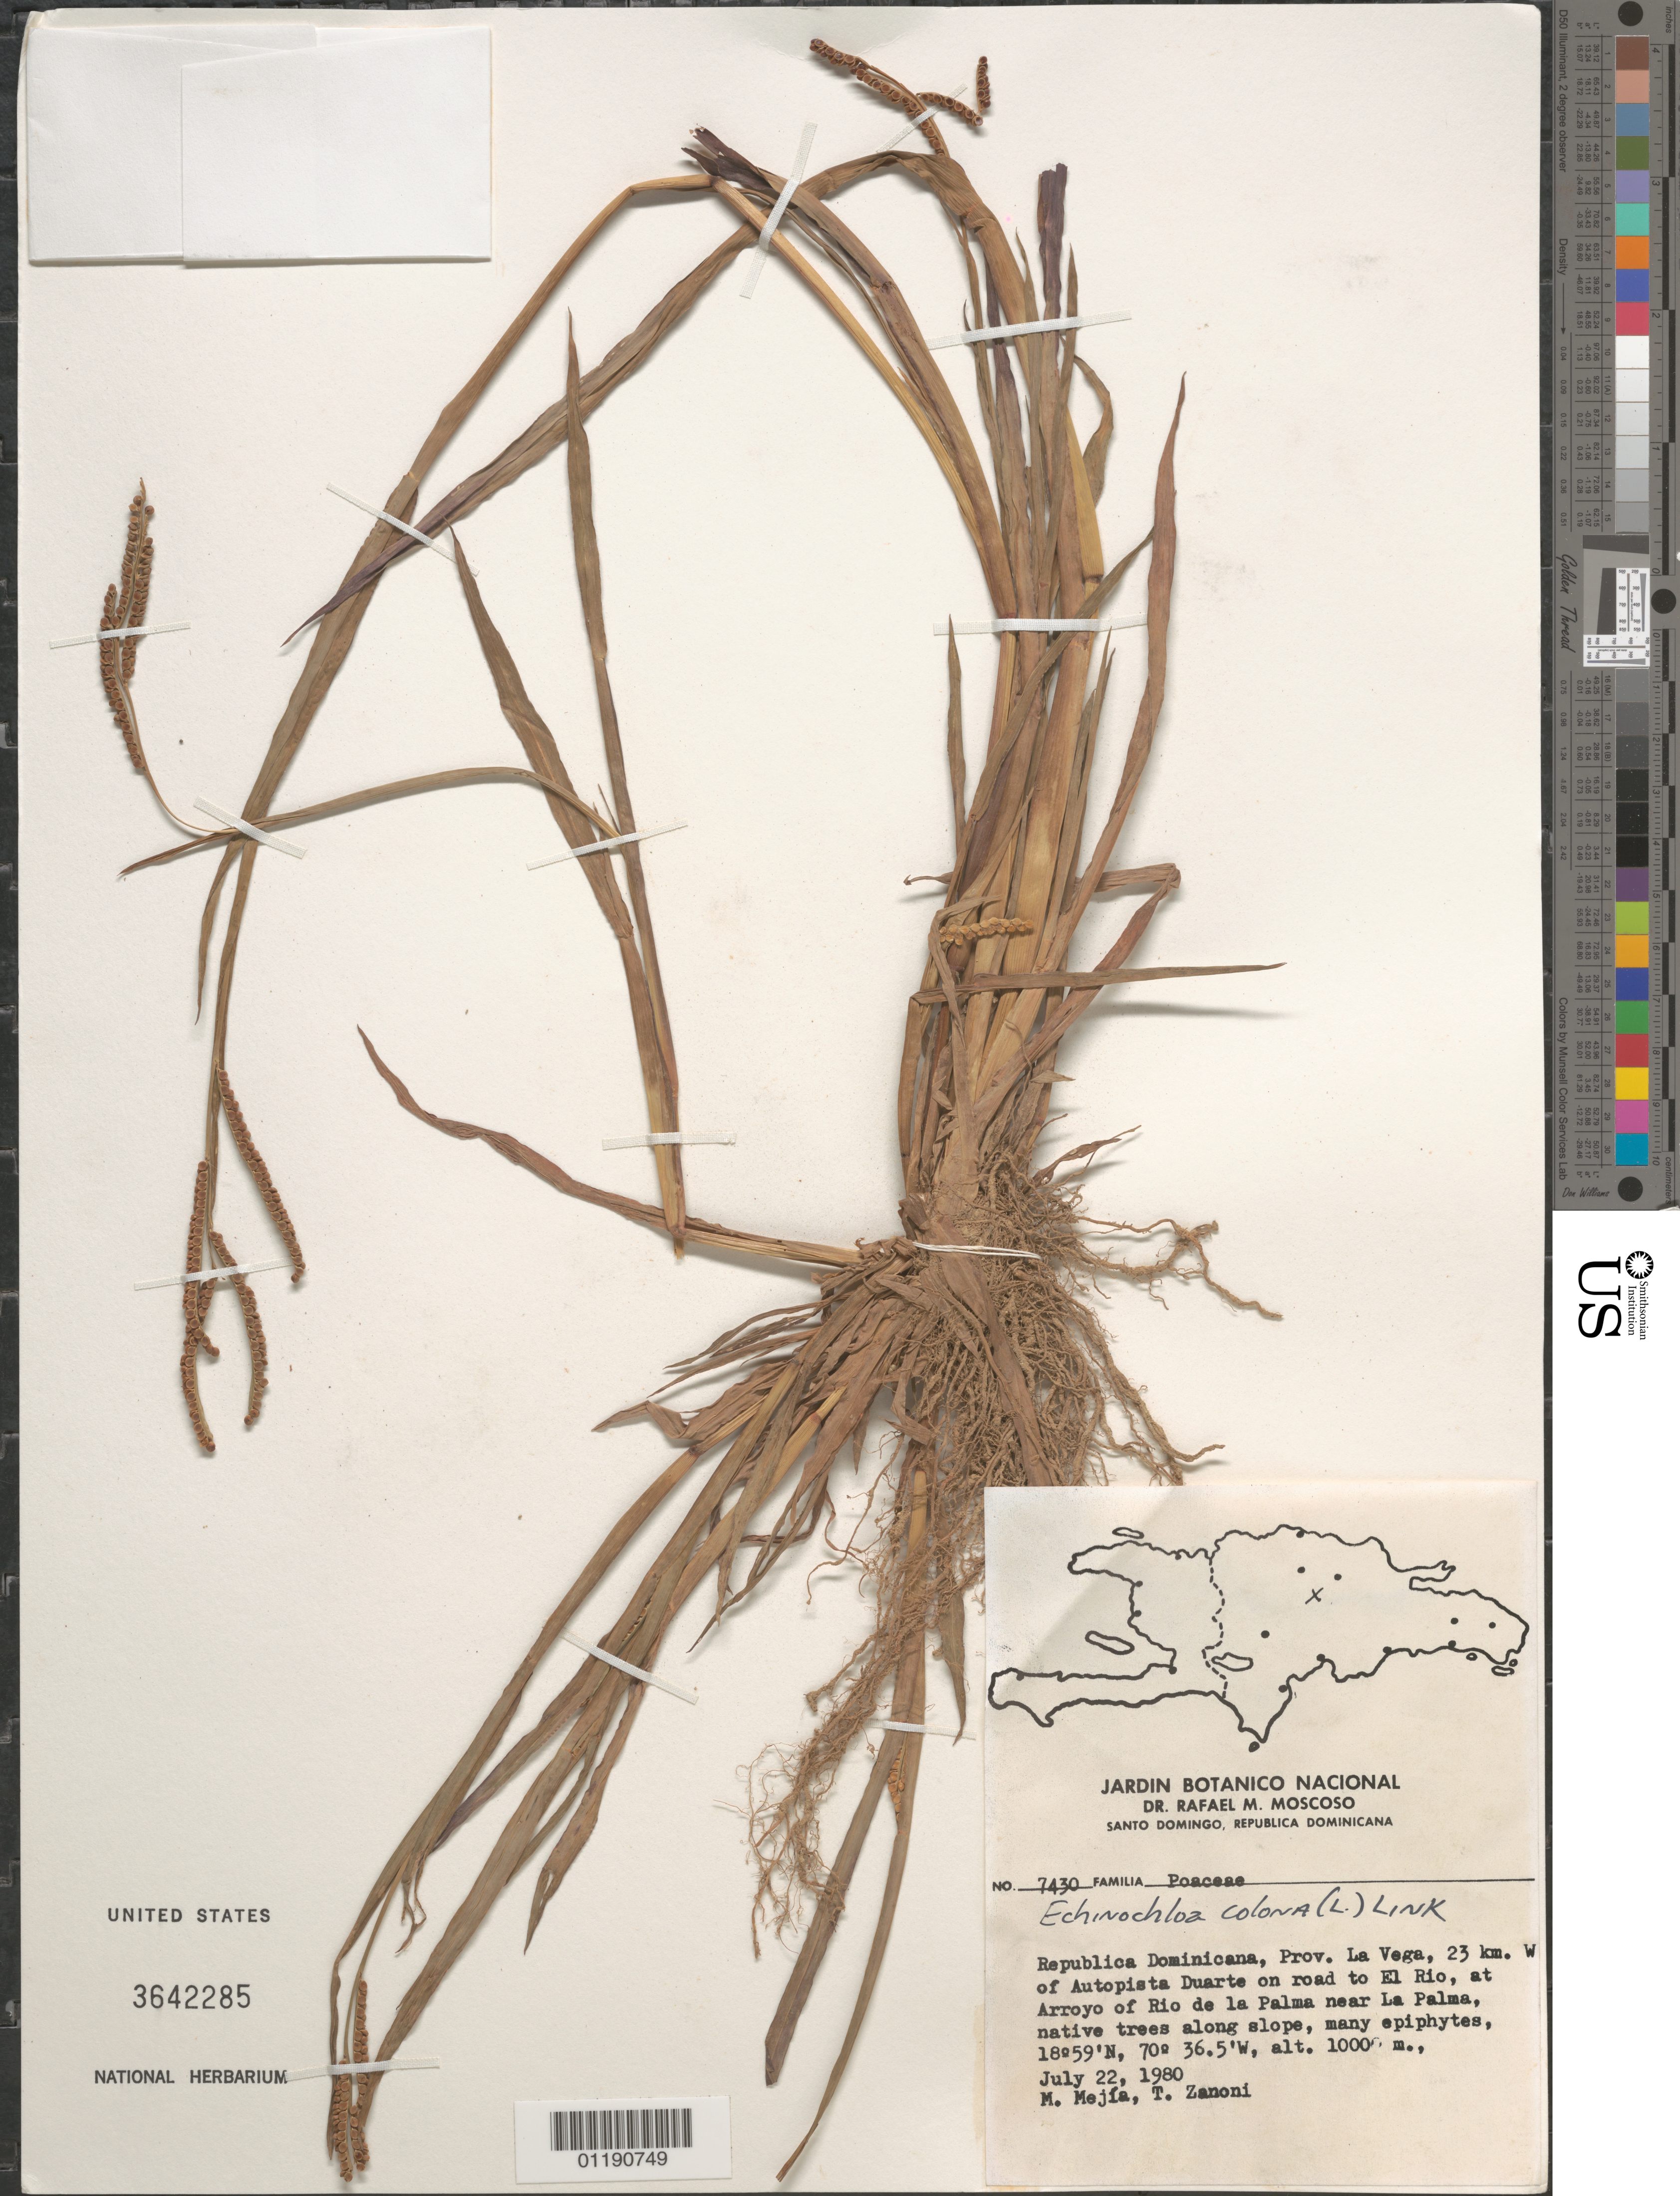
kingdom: Plantae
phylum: Tracheophyta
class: Liliopsida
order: Poales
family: Poaceae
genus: Echinochloa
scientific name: Echinochloa colona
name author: (L.) Link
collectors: M. Mejia & T. A. Zanoni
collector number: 7430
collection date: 1980-07-22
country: Dominican Republic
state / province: La Vega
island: Hispaniola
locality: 23 km. W of Autopista Duarte on road to El Rio, at Arroyo of Rio de la Palma near La Palma.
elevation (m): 1000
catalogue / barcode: US 3642285